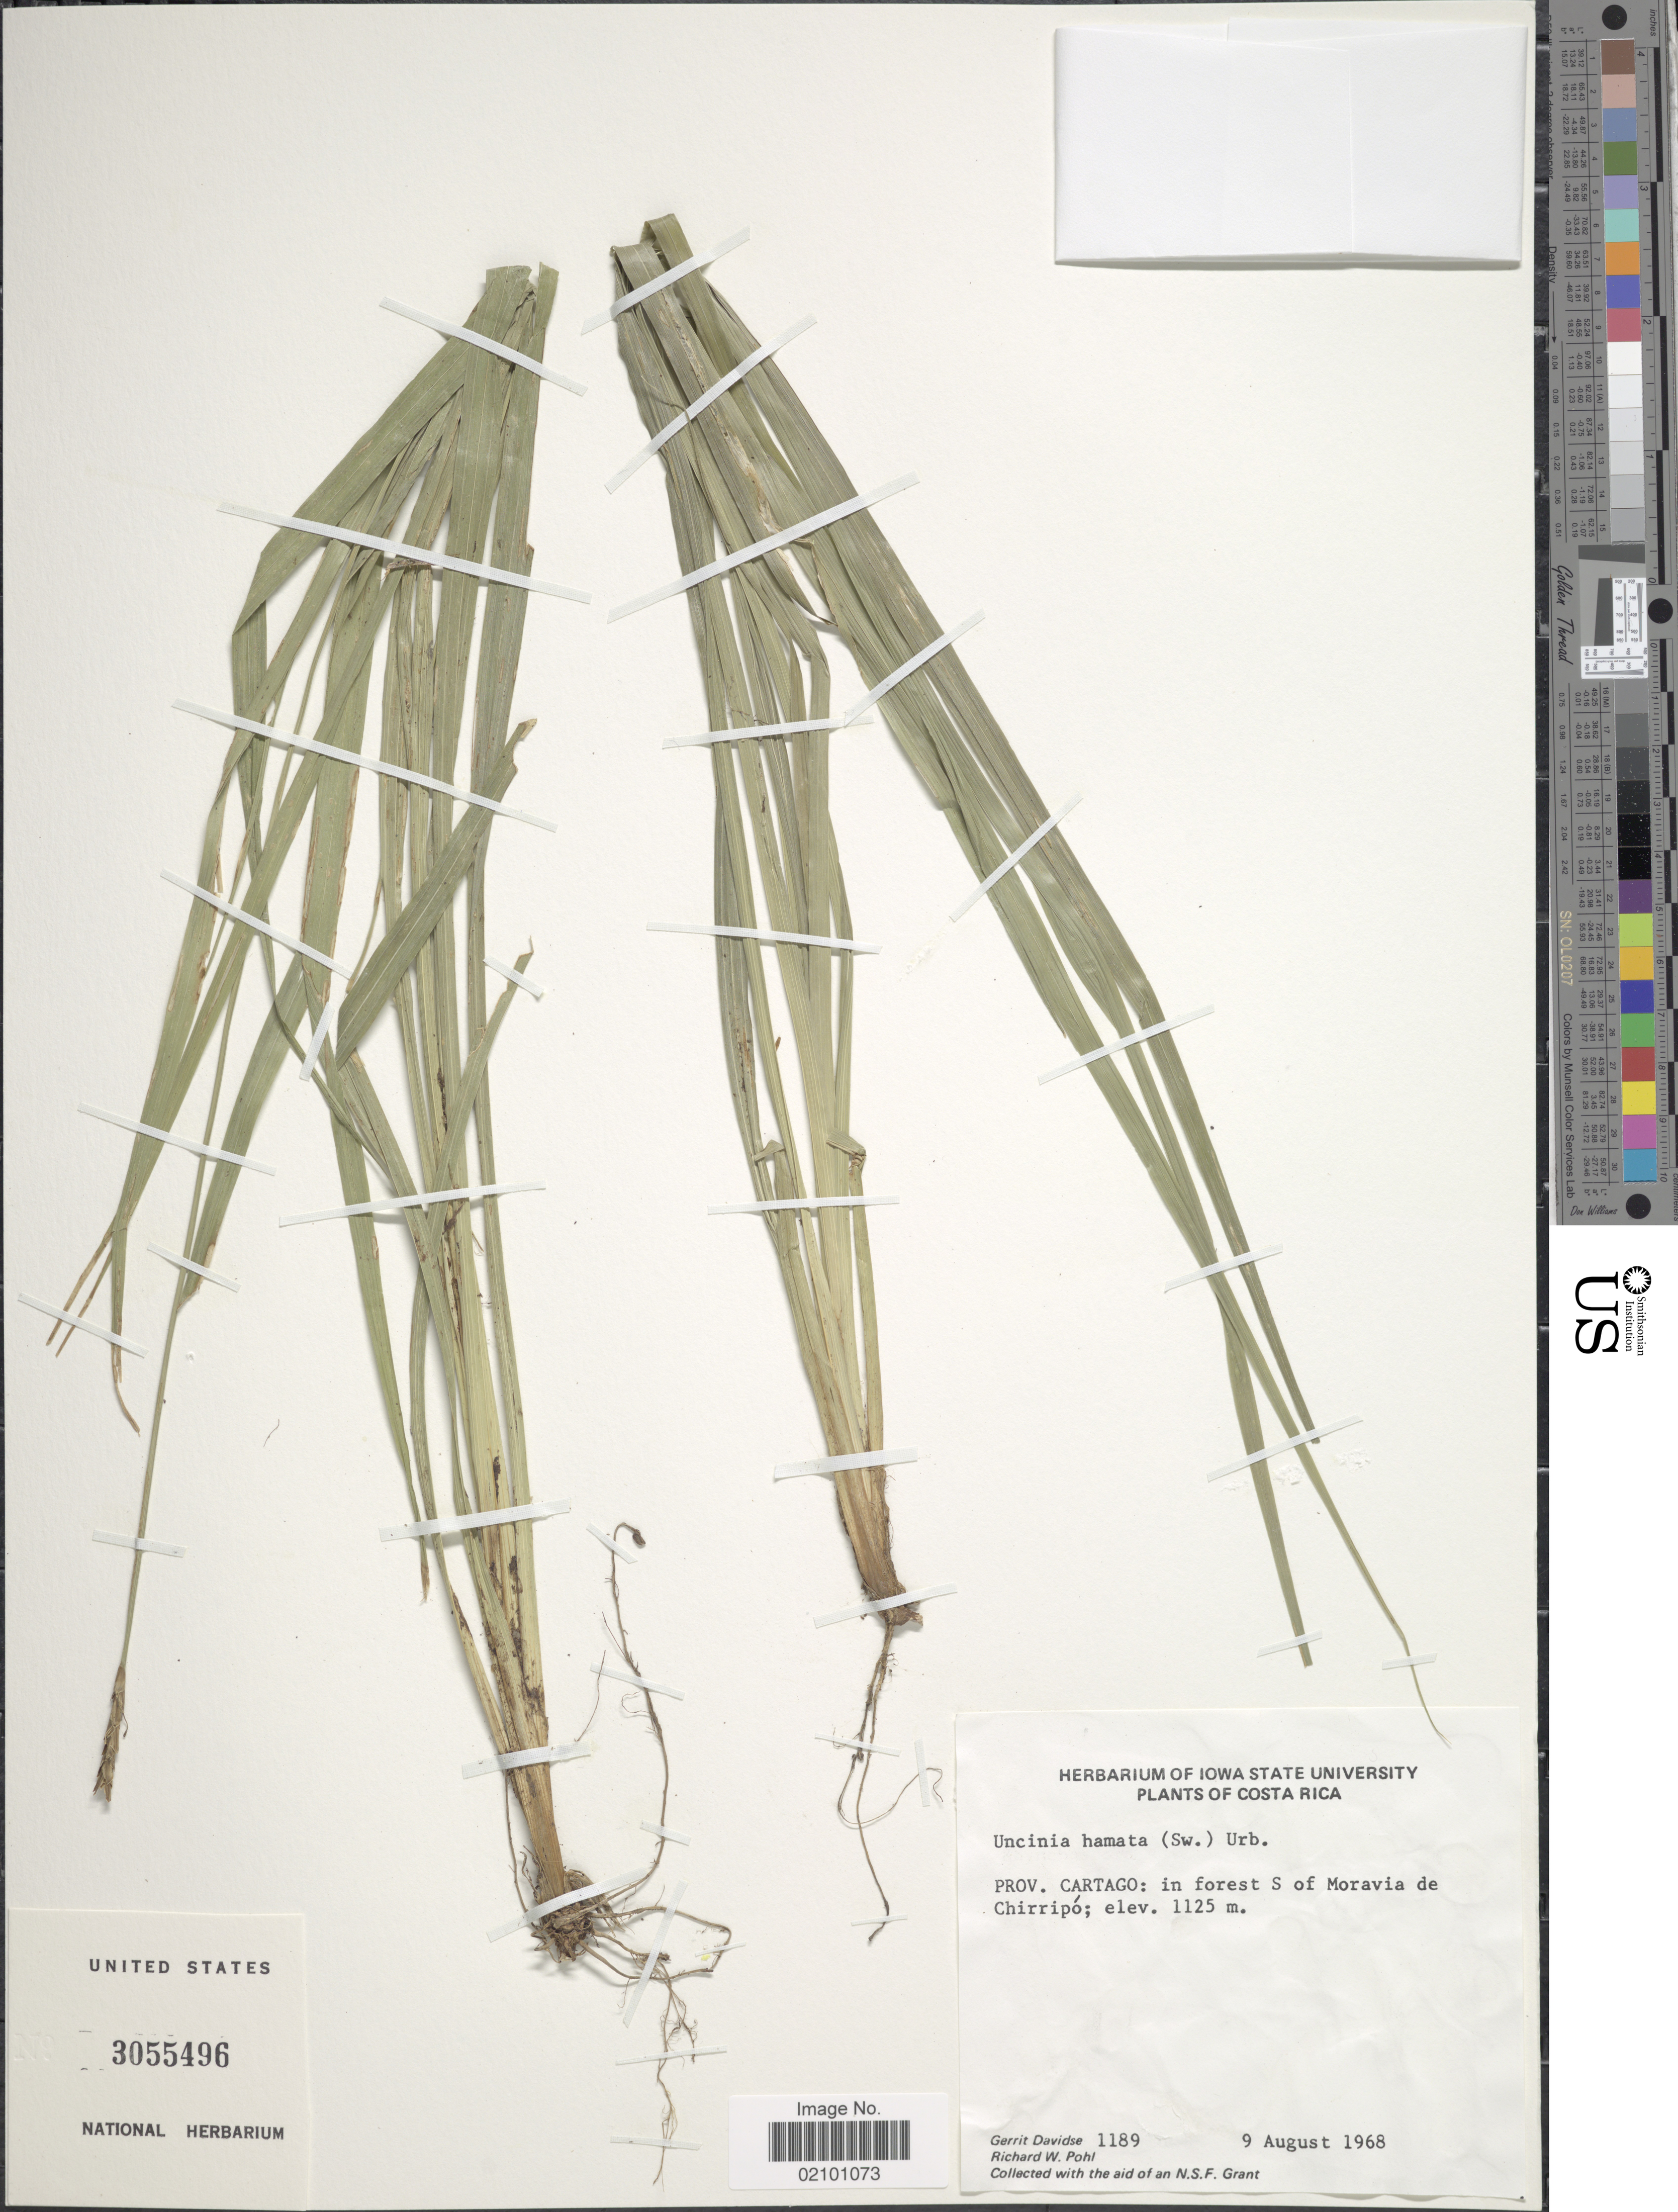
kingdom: Plantae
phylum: Tracheophyta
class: Liliopsida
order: Poales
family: Cyperaceae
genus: Carex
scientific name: Carex hamata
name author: Sw.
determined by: Strong, M. T., (US), Smithsonian Institution - National Museum of Natural History (UNITED STATES)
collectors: G. Davidse & R. W. Pohl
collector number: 1189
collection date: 1968-08-09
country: Costa Rica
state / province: Cartago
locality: S of Moravia de Chirripo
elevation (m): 1125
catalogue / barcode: US 3055496